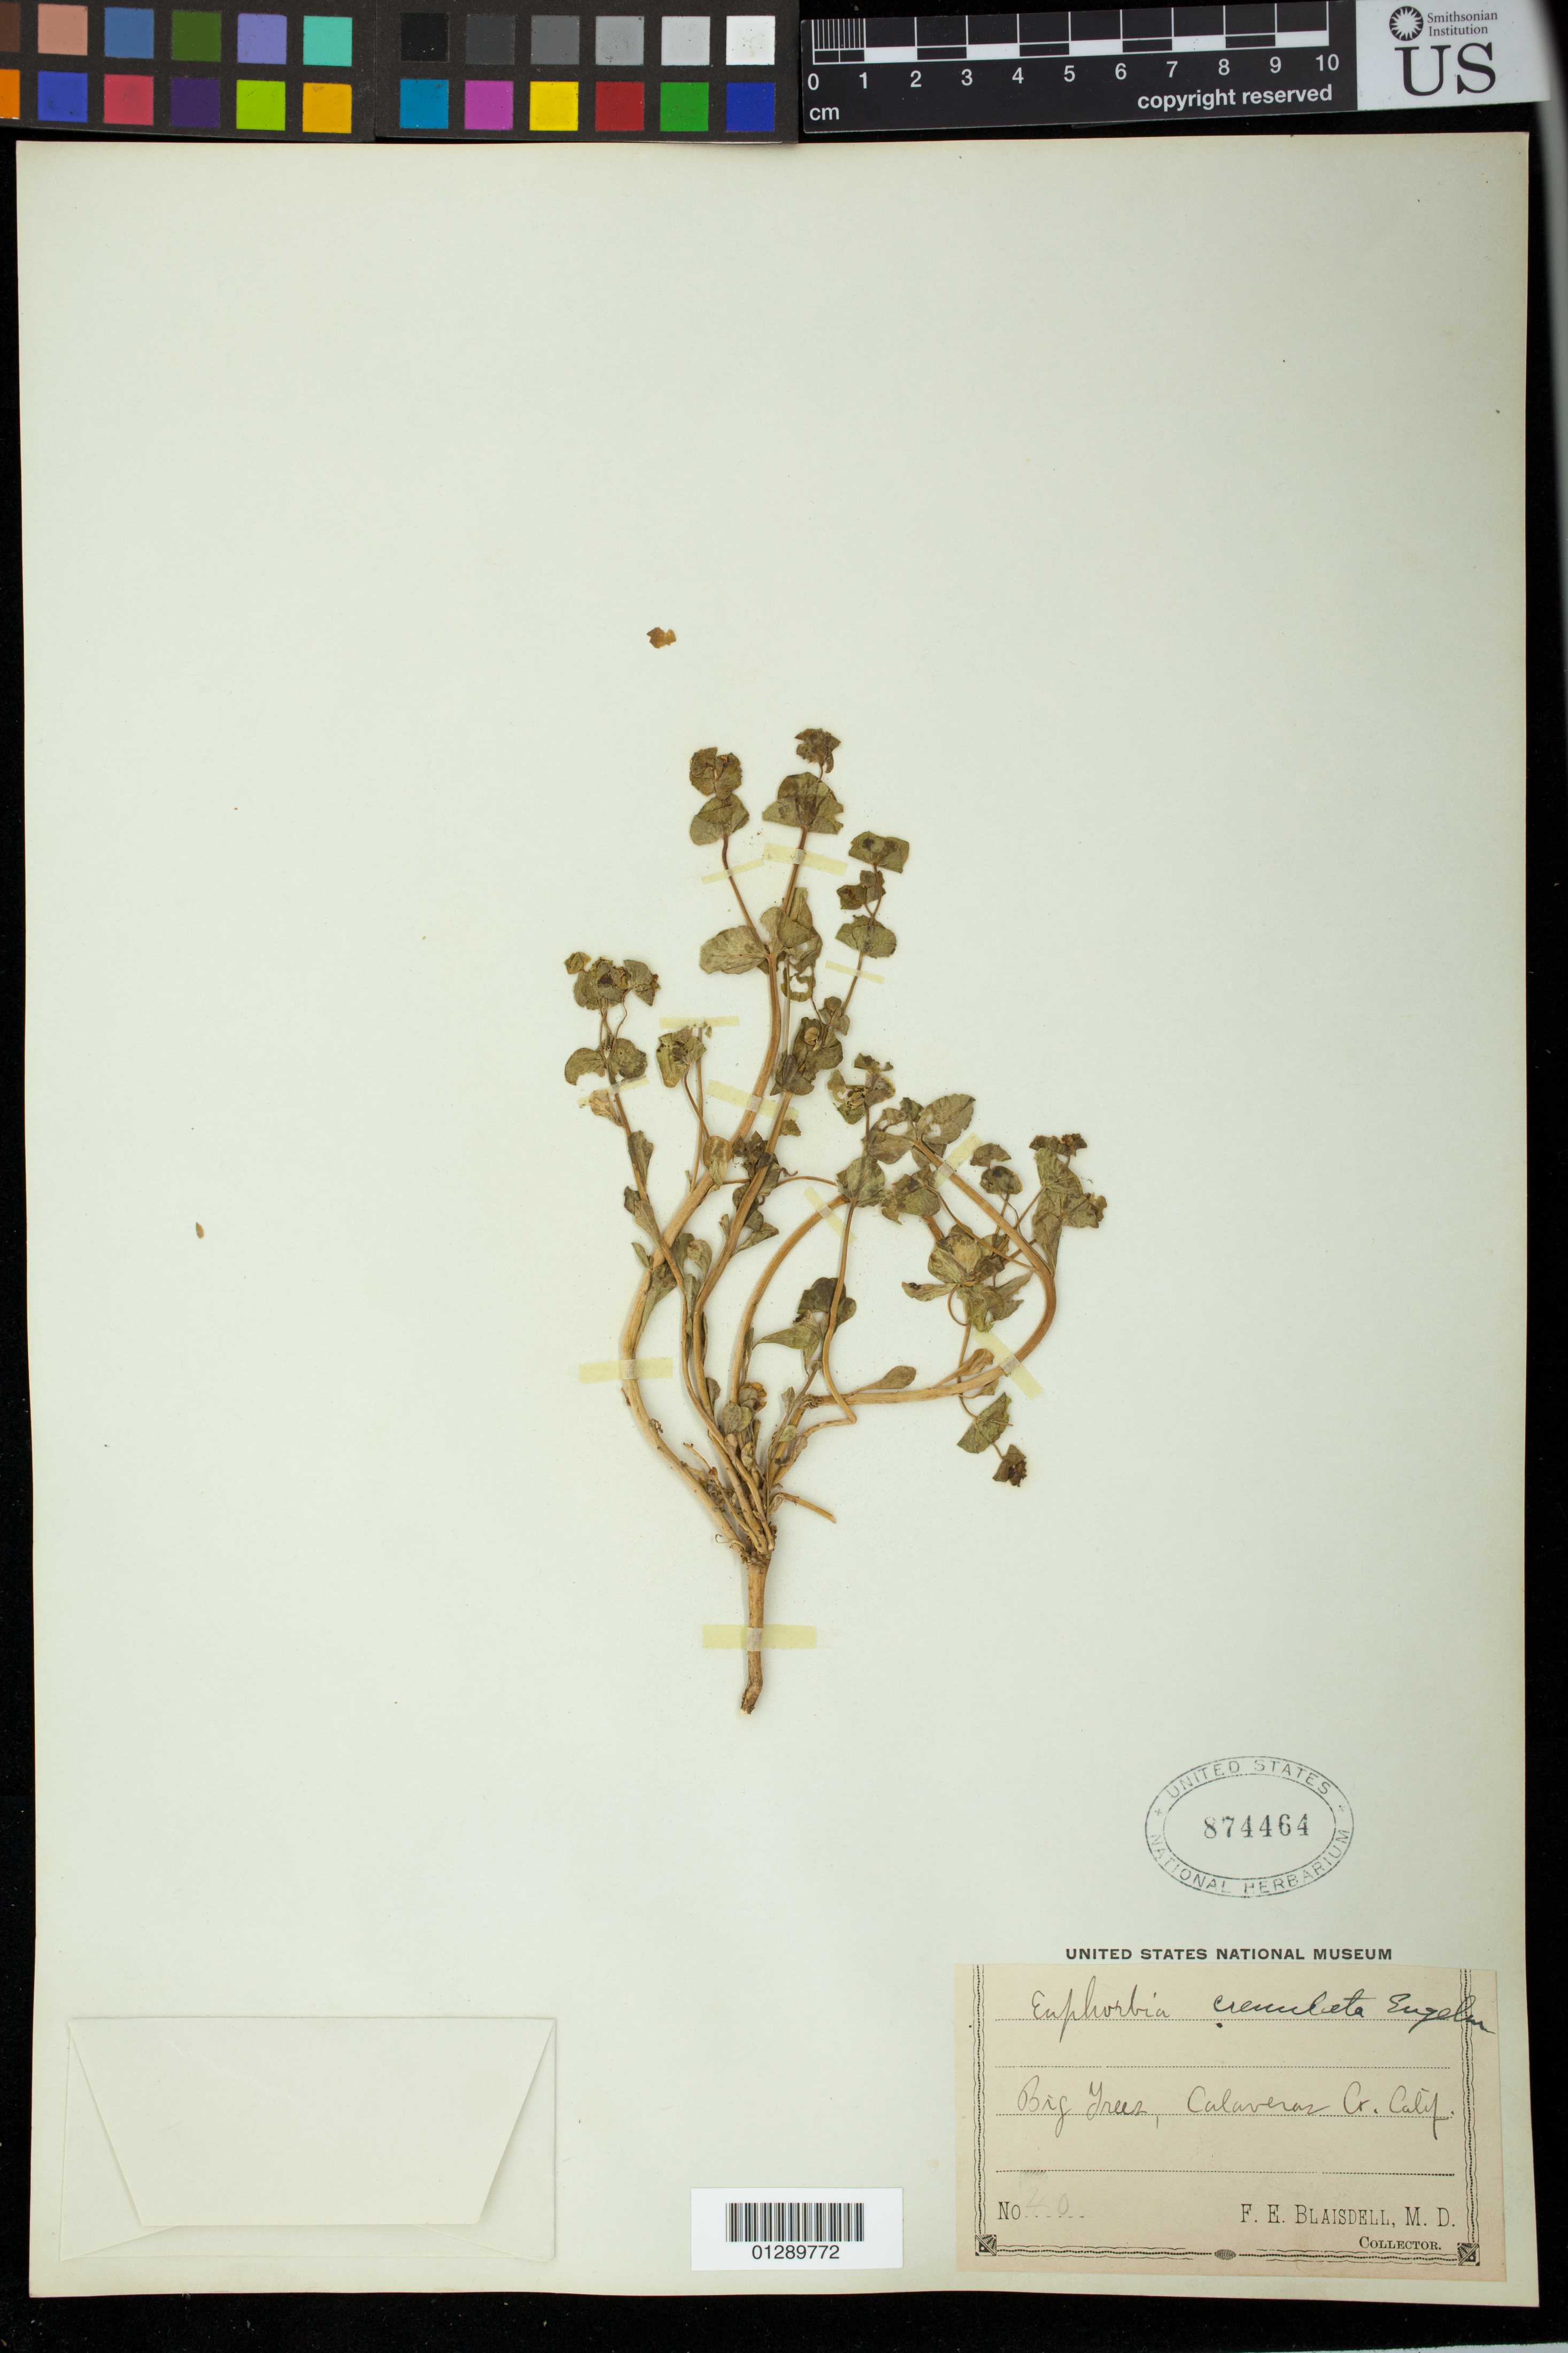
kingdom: Plantae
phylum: Tracheophyta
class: Magnoliopsida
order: Malpighiales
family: Euphorbiaceae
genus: Euphorbia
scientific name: Euphorbia crenulata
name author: Engelm.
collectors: F. Blaisdell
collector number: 40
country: United States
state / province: California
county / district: Calaveras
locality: Calaveras Cr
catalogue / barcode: US 874464